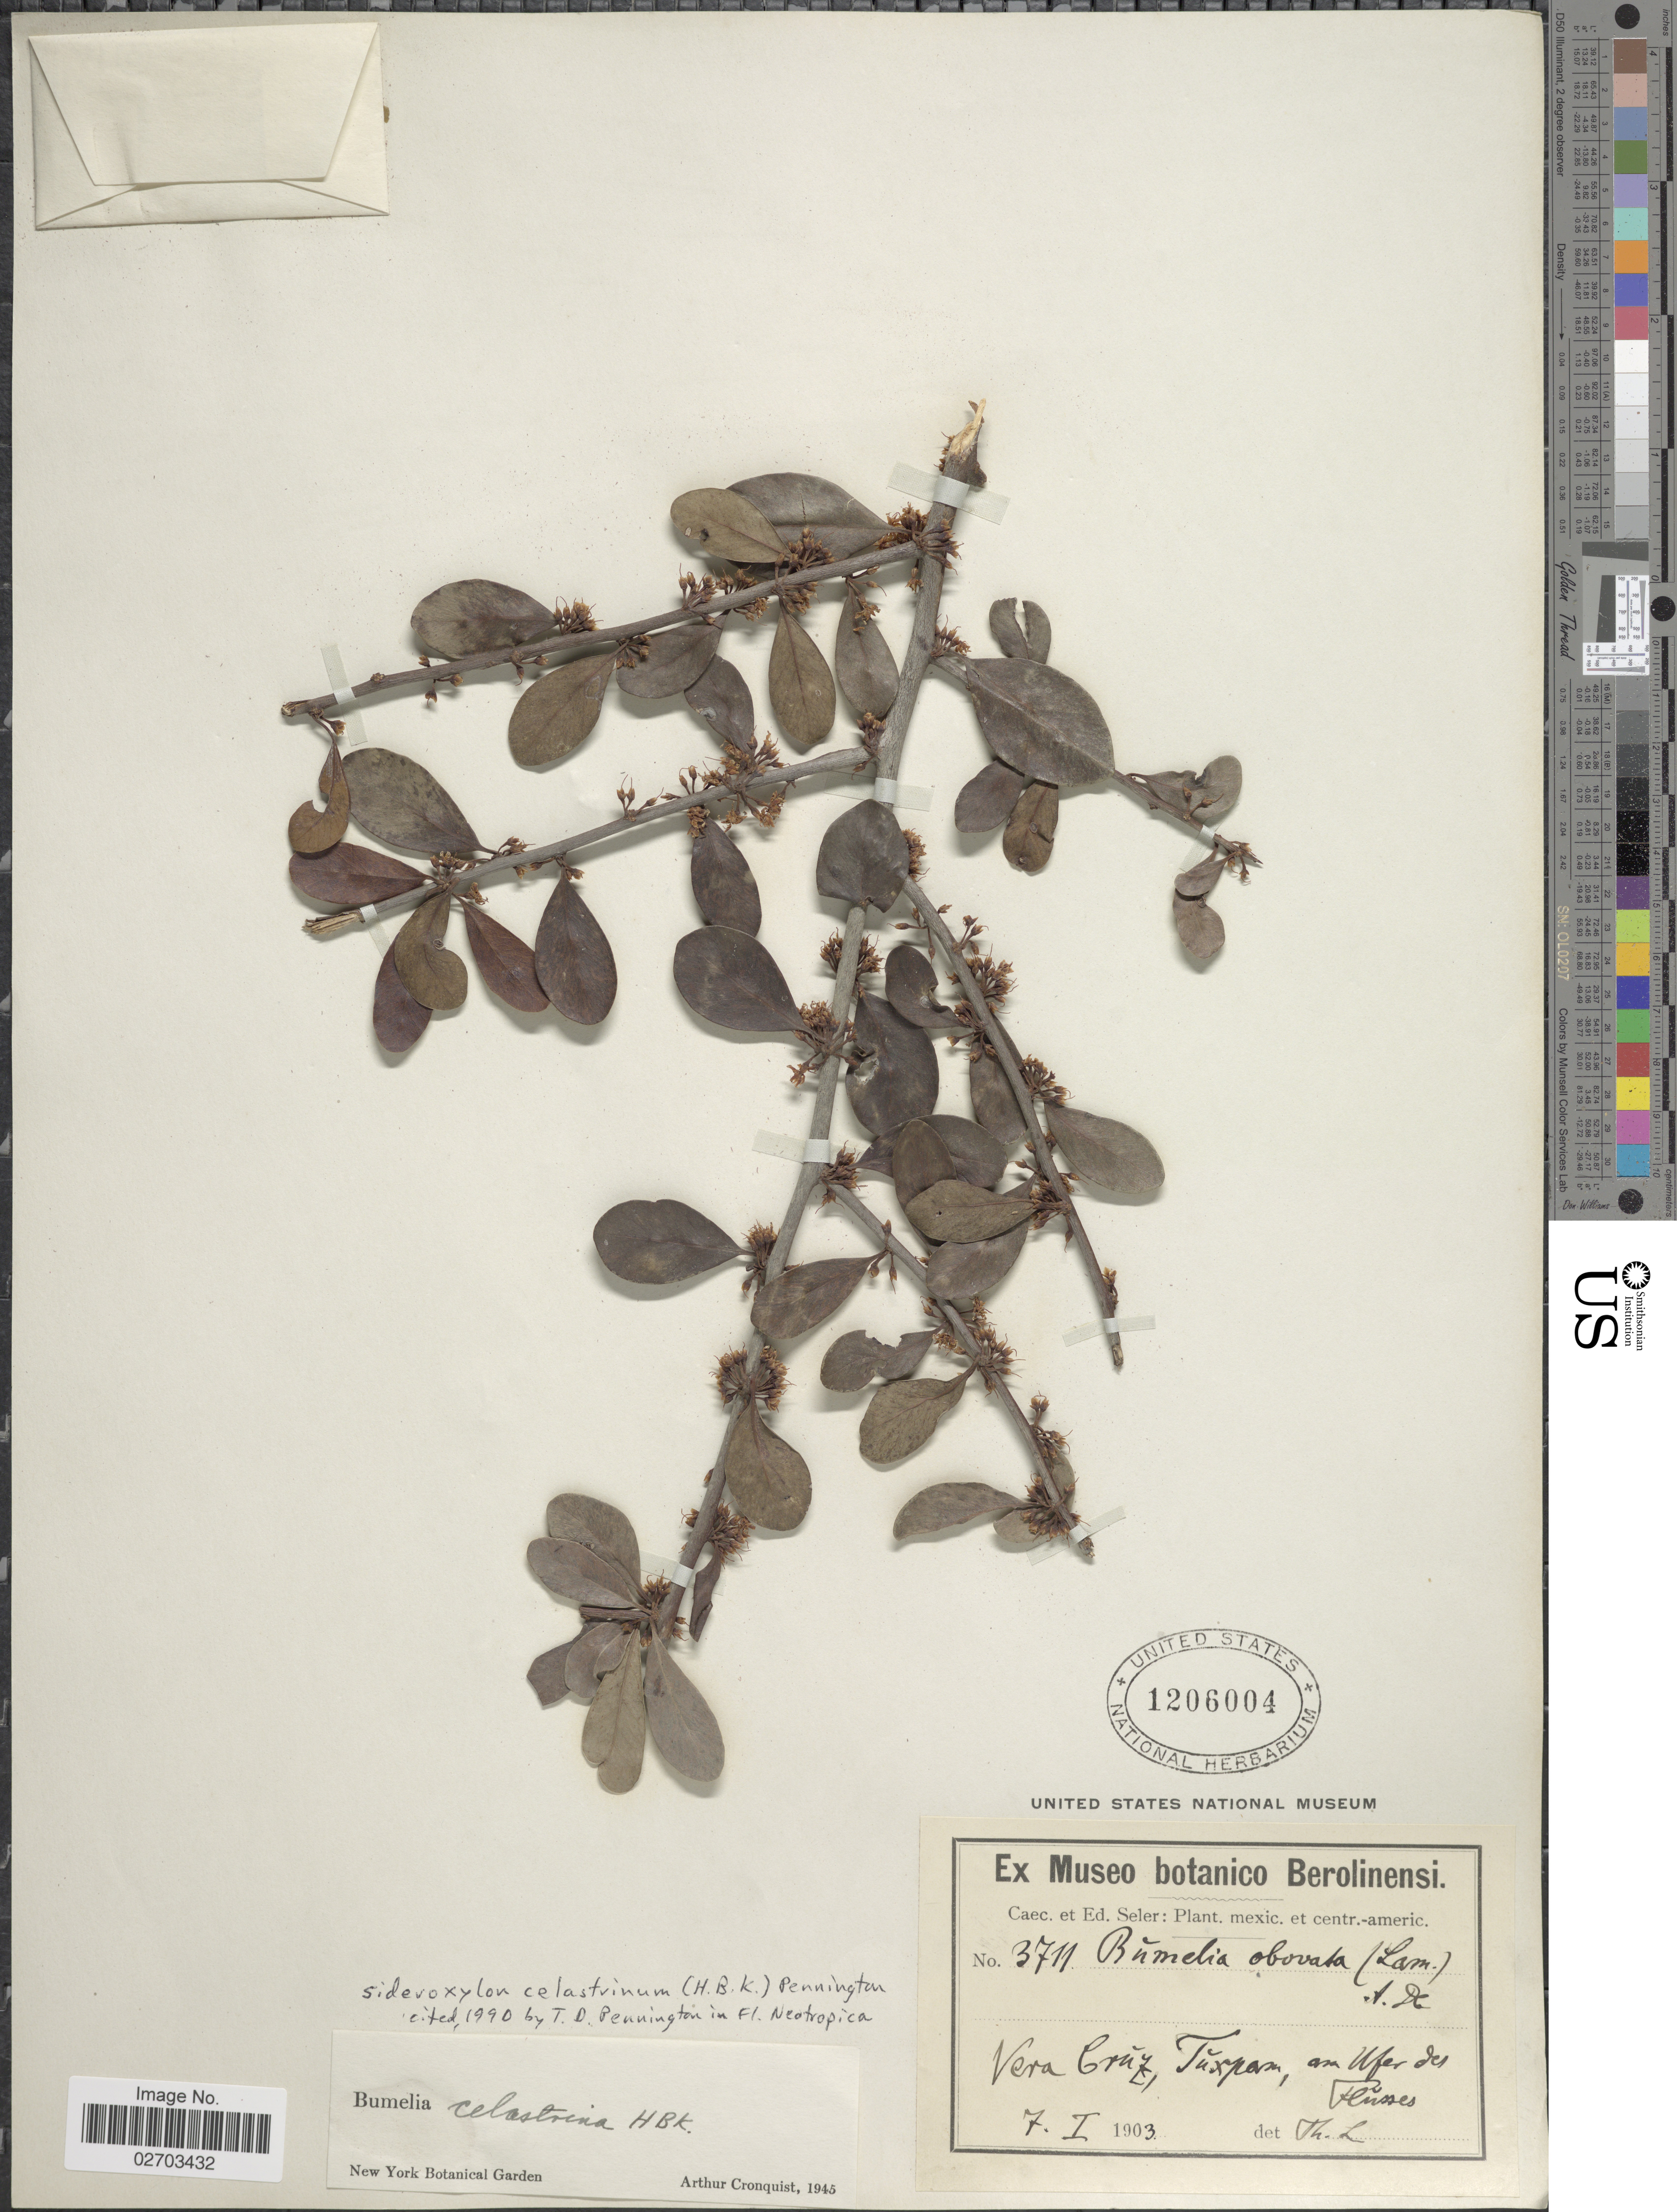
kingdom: Plantae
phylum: Tracheophyta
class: Magnoliopsida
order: Ericales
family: Sapotaceae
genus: Sideroxylon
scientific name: Sideroxylon celastrinum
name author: (Kunth) T.D. Penn.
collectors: C. Seler & E. G. Seler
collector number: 3711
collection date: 1903-01-07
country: Mexico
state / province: Veracruz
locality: Vera Cruz, Tuxpan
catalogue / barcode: US 1206004